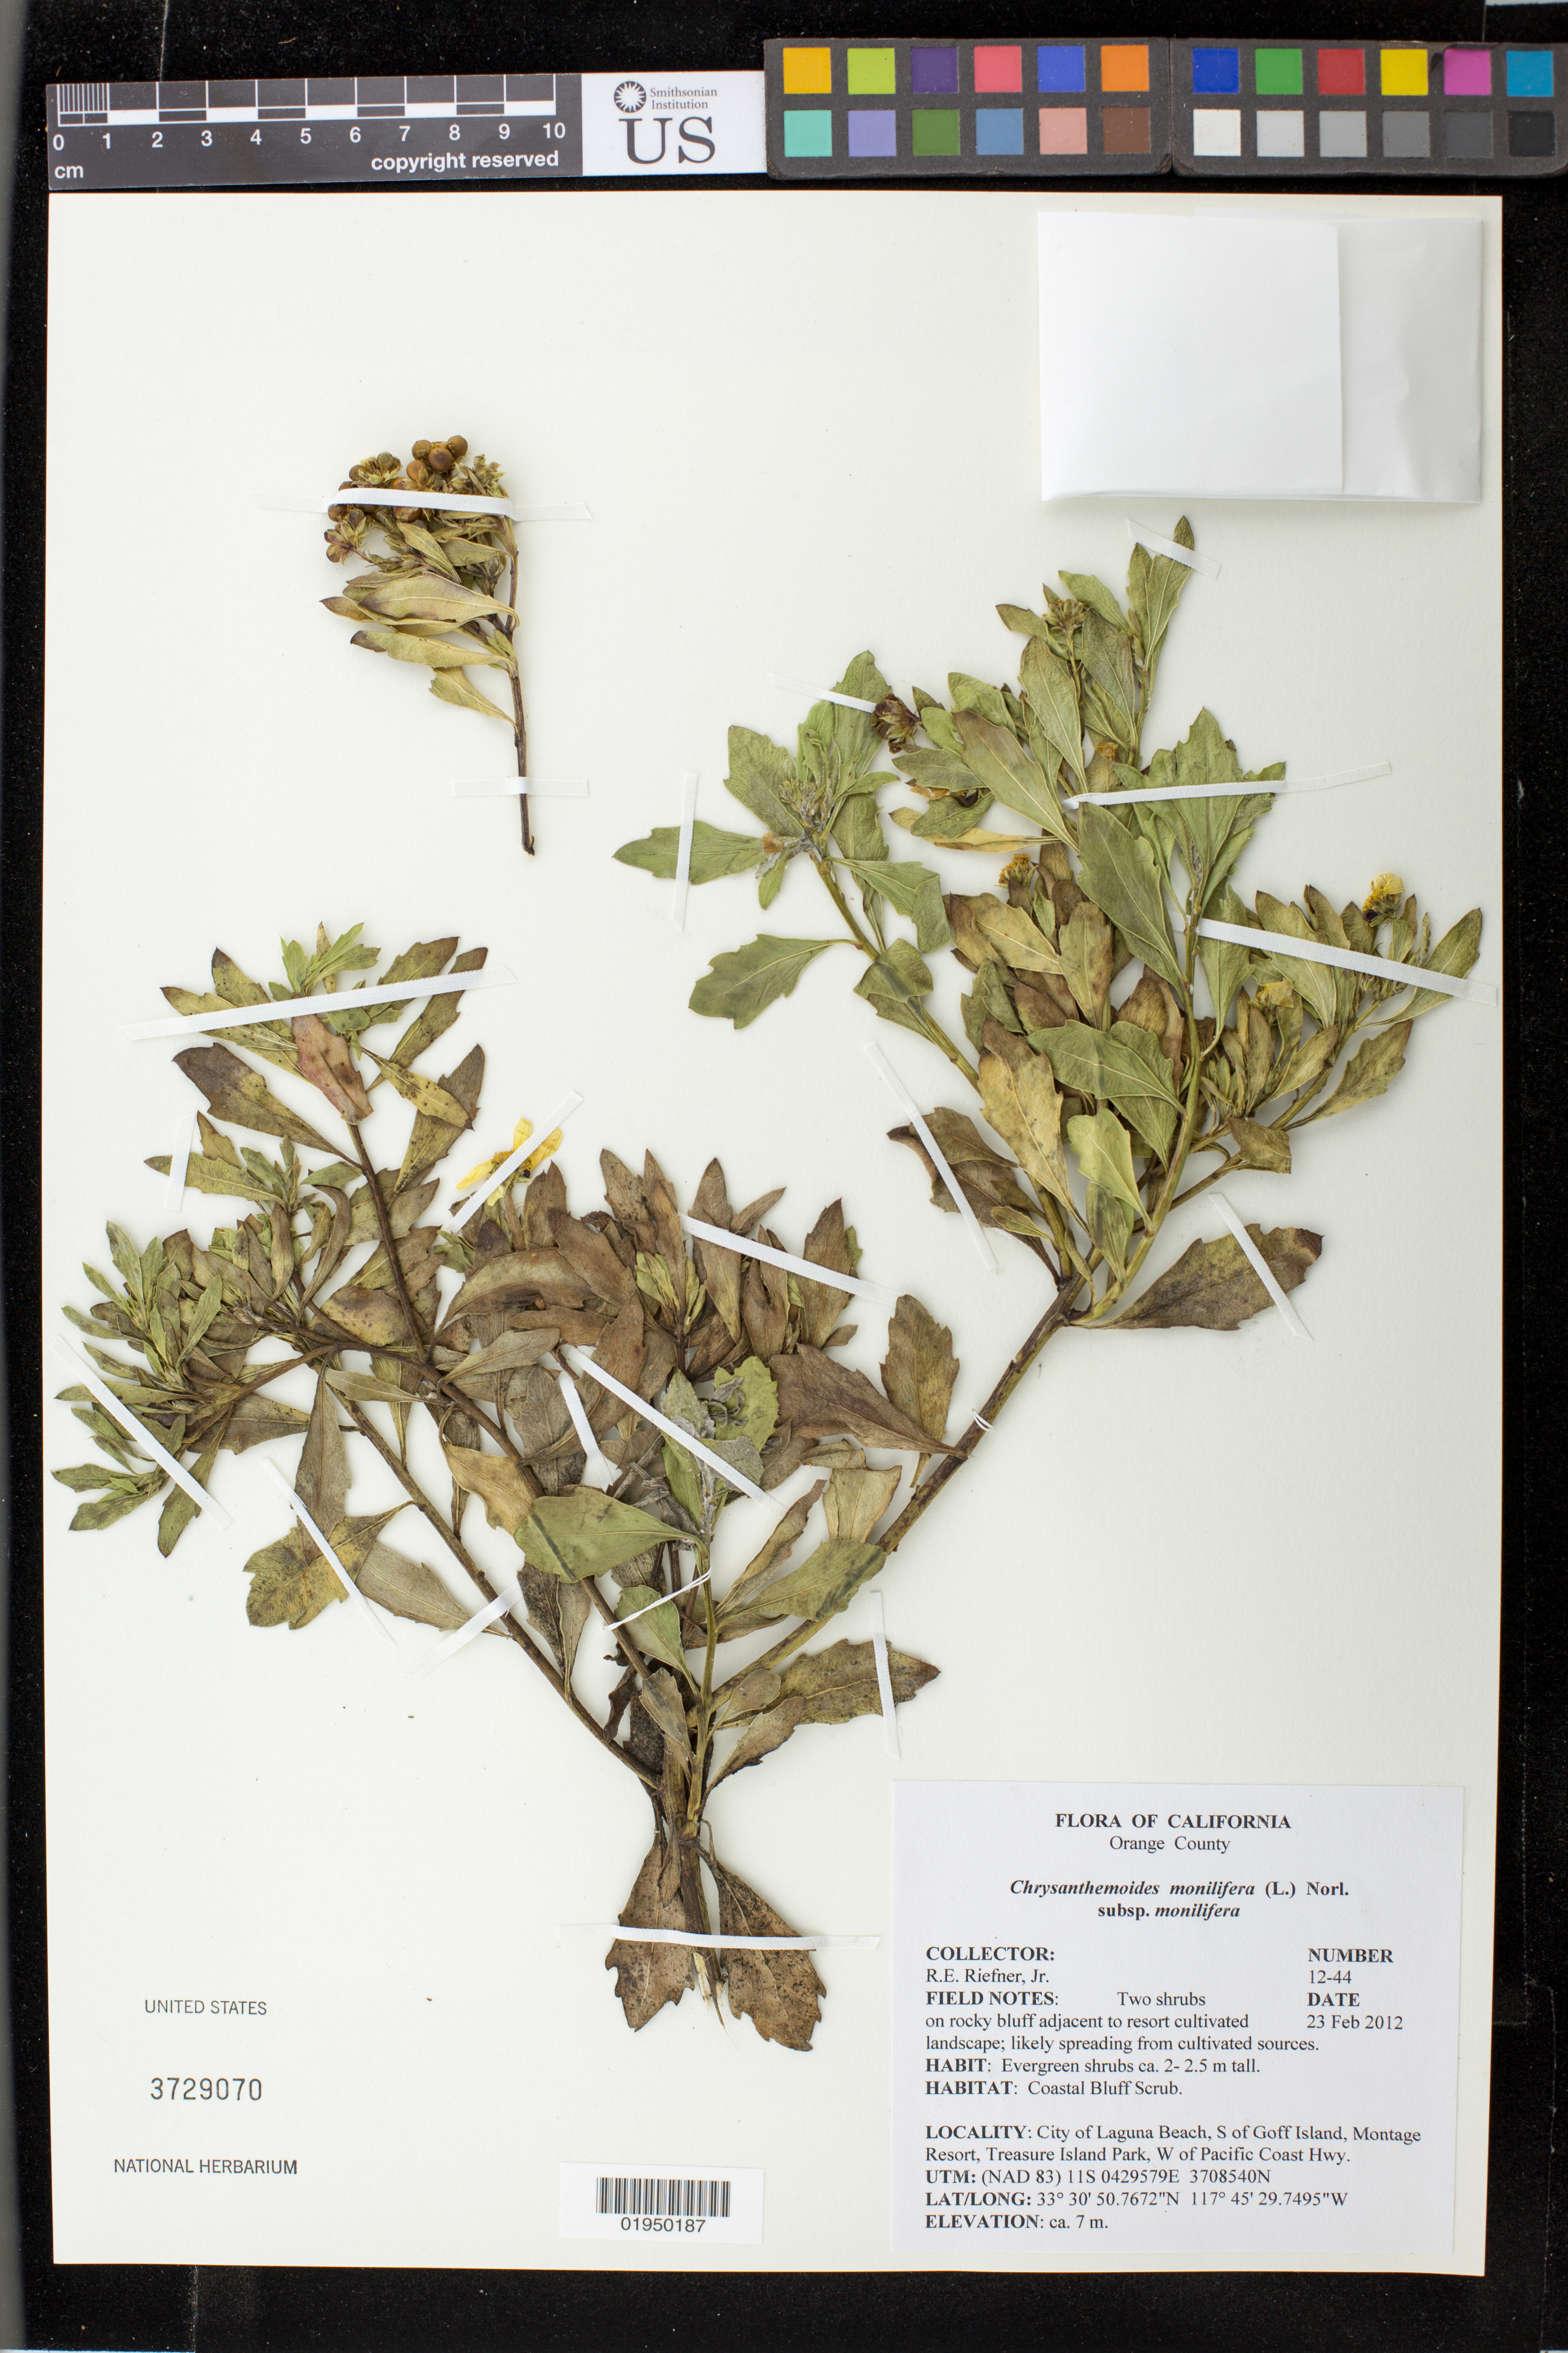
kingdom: Plantae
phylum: Tracheophyta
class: Magnoliopsida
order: Asterales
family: Asteraceae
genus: Chrysanthemoides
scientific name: Chrysanthemoides monilifera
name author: (L.) Norl.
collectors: R. Riefner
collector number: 12-44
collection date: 2012-02-23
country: United States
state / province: California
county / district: Orange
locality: City of Laguna Beach, S of Goff Island, Montage Resort, Treasure Island Park, W of pacific Coast Hwy.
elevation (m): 7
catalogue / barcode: US 3729070